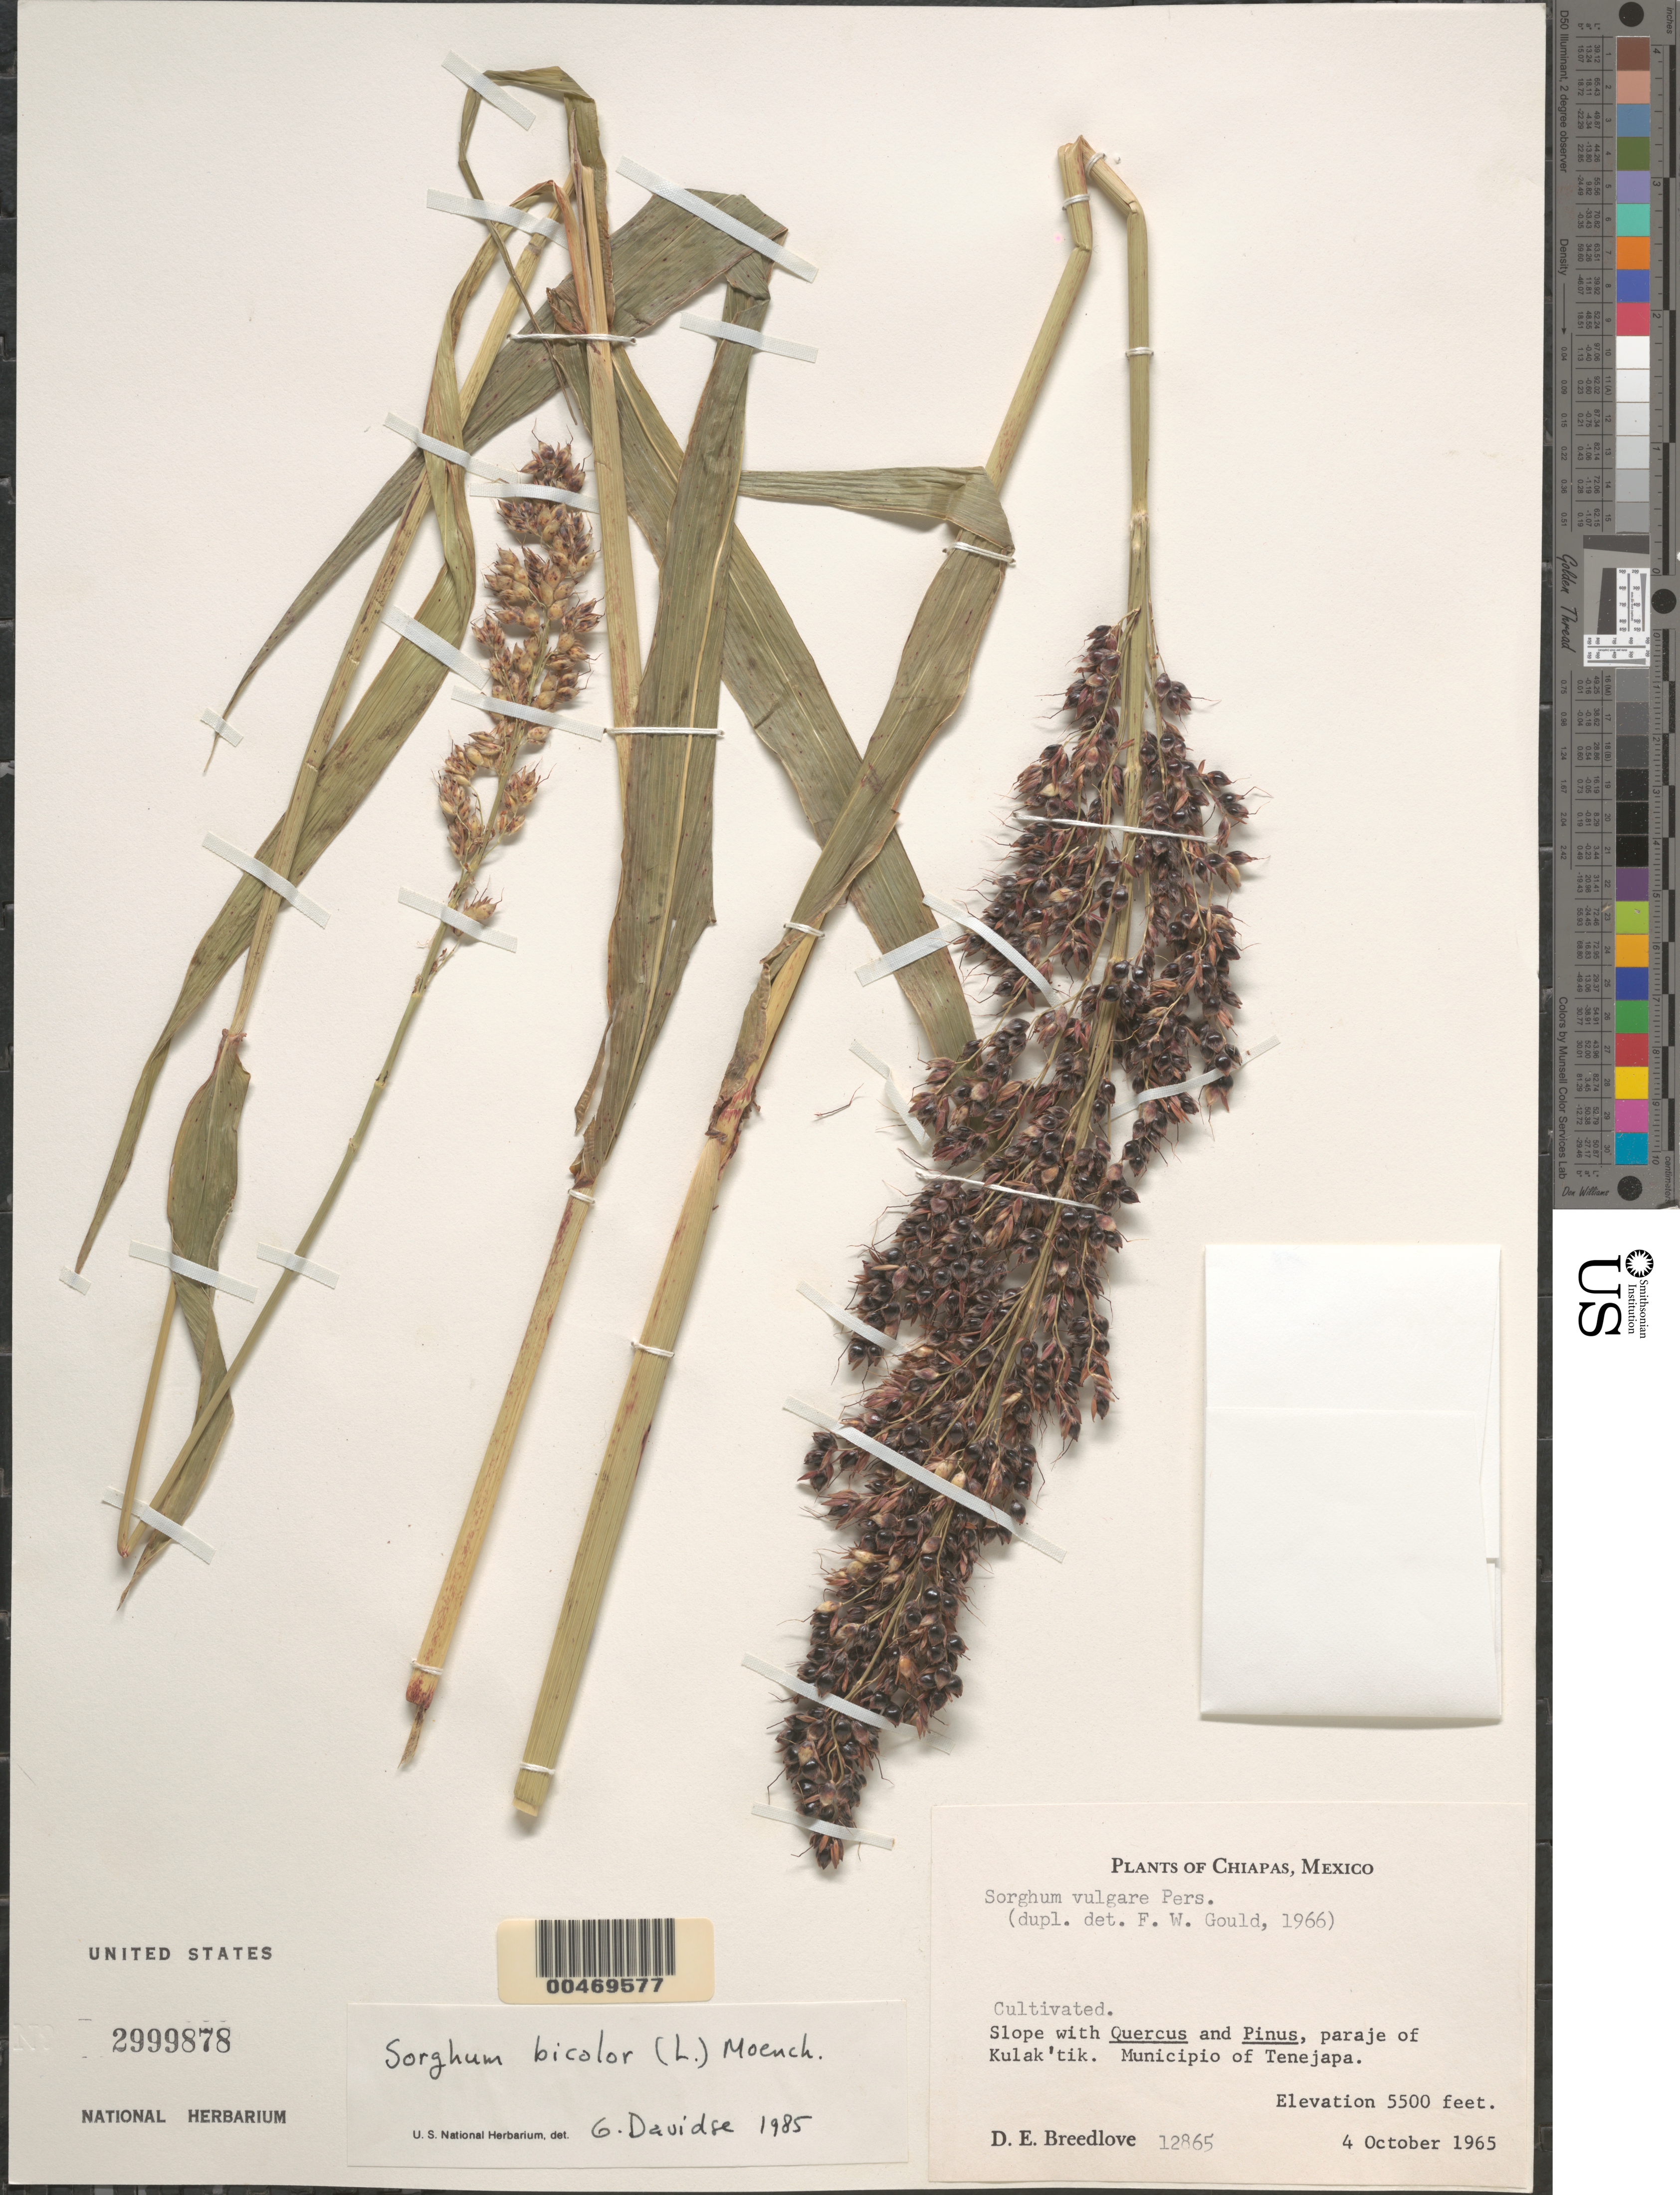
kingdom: Plantae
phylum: Tracheophyta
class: Liliopsida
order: Poales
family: Poaceae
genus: Sorghum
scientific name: Sorghum bicolor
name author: (L.) Moench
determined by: Davidse, Gerrit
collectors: D. E. Breedlove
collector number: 12865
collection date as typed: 4 Oct 1965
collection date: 1965-10-04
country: Mexico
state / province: Chiapas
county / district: Tenejapa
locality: Paraje of Kulak'tik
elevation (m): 1676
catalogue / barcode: US 2999878